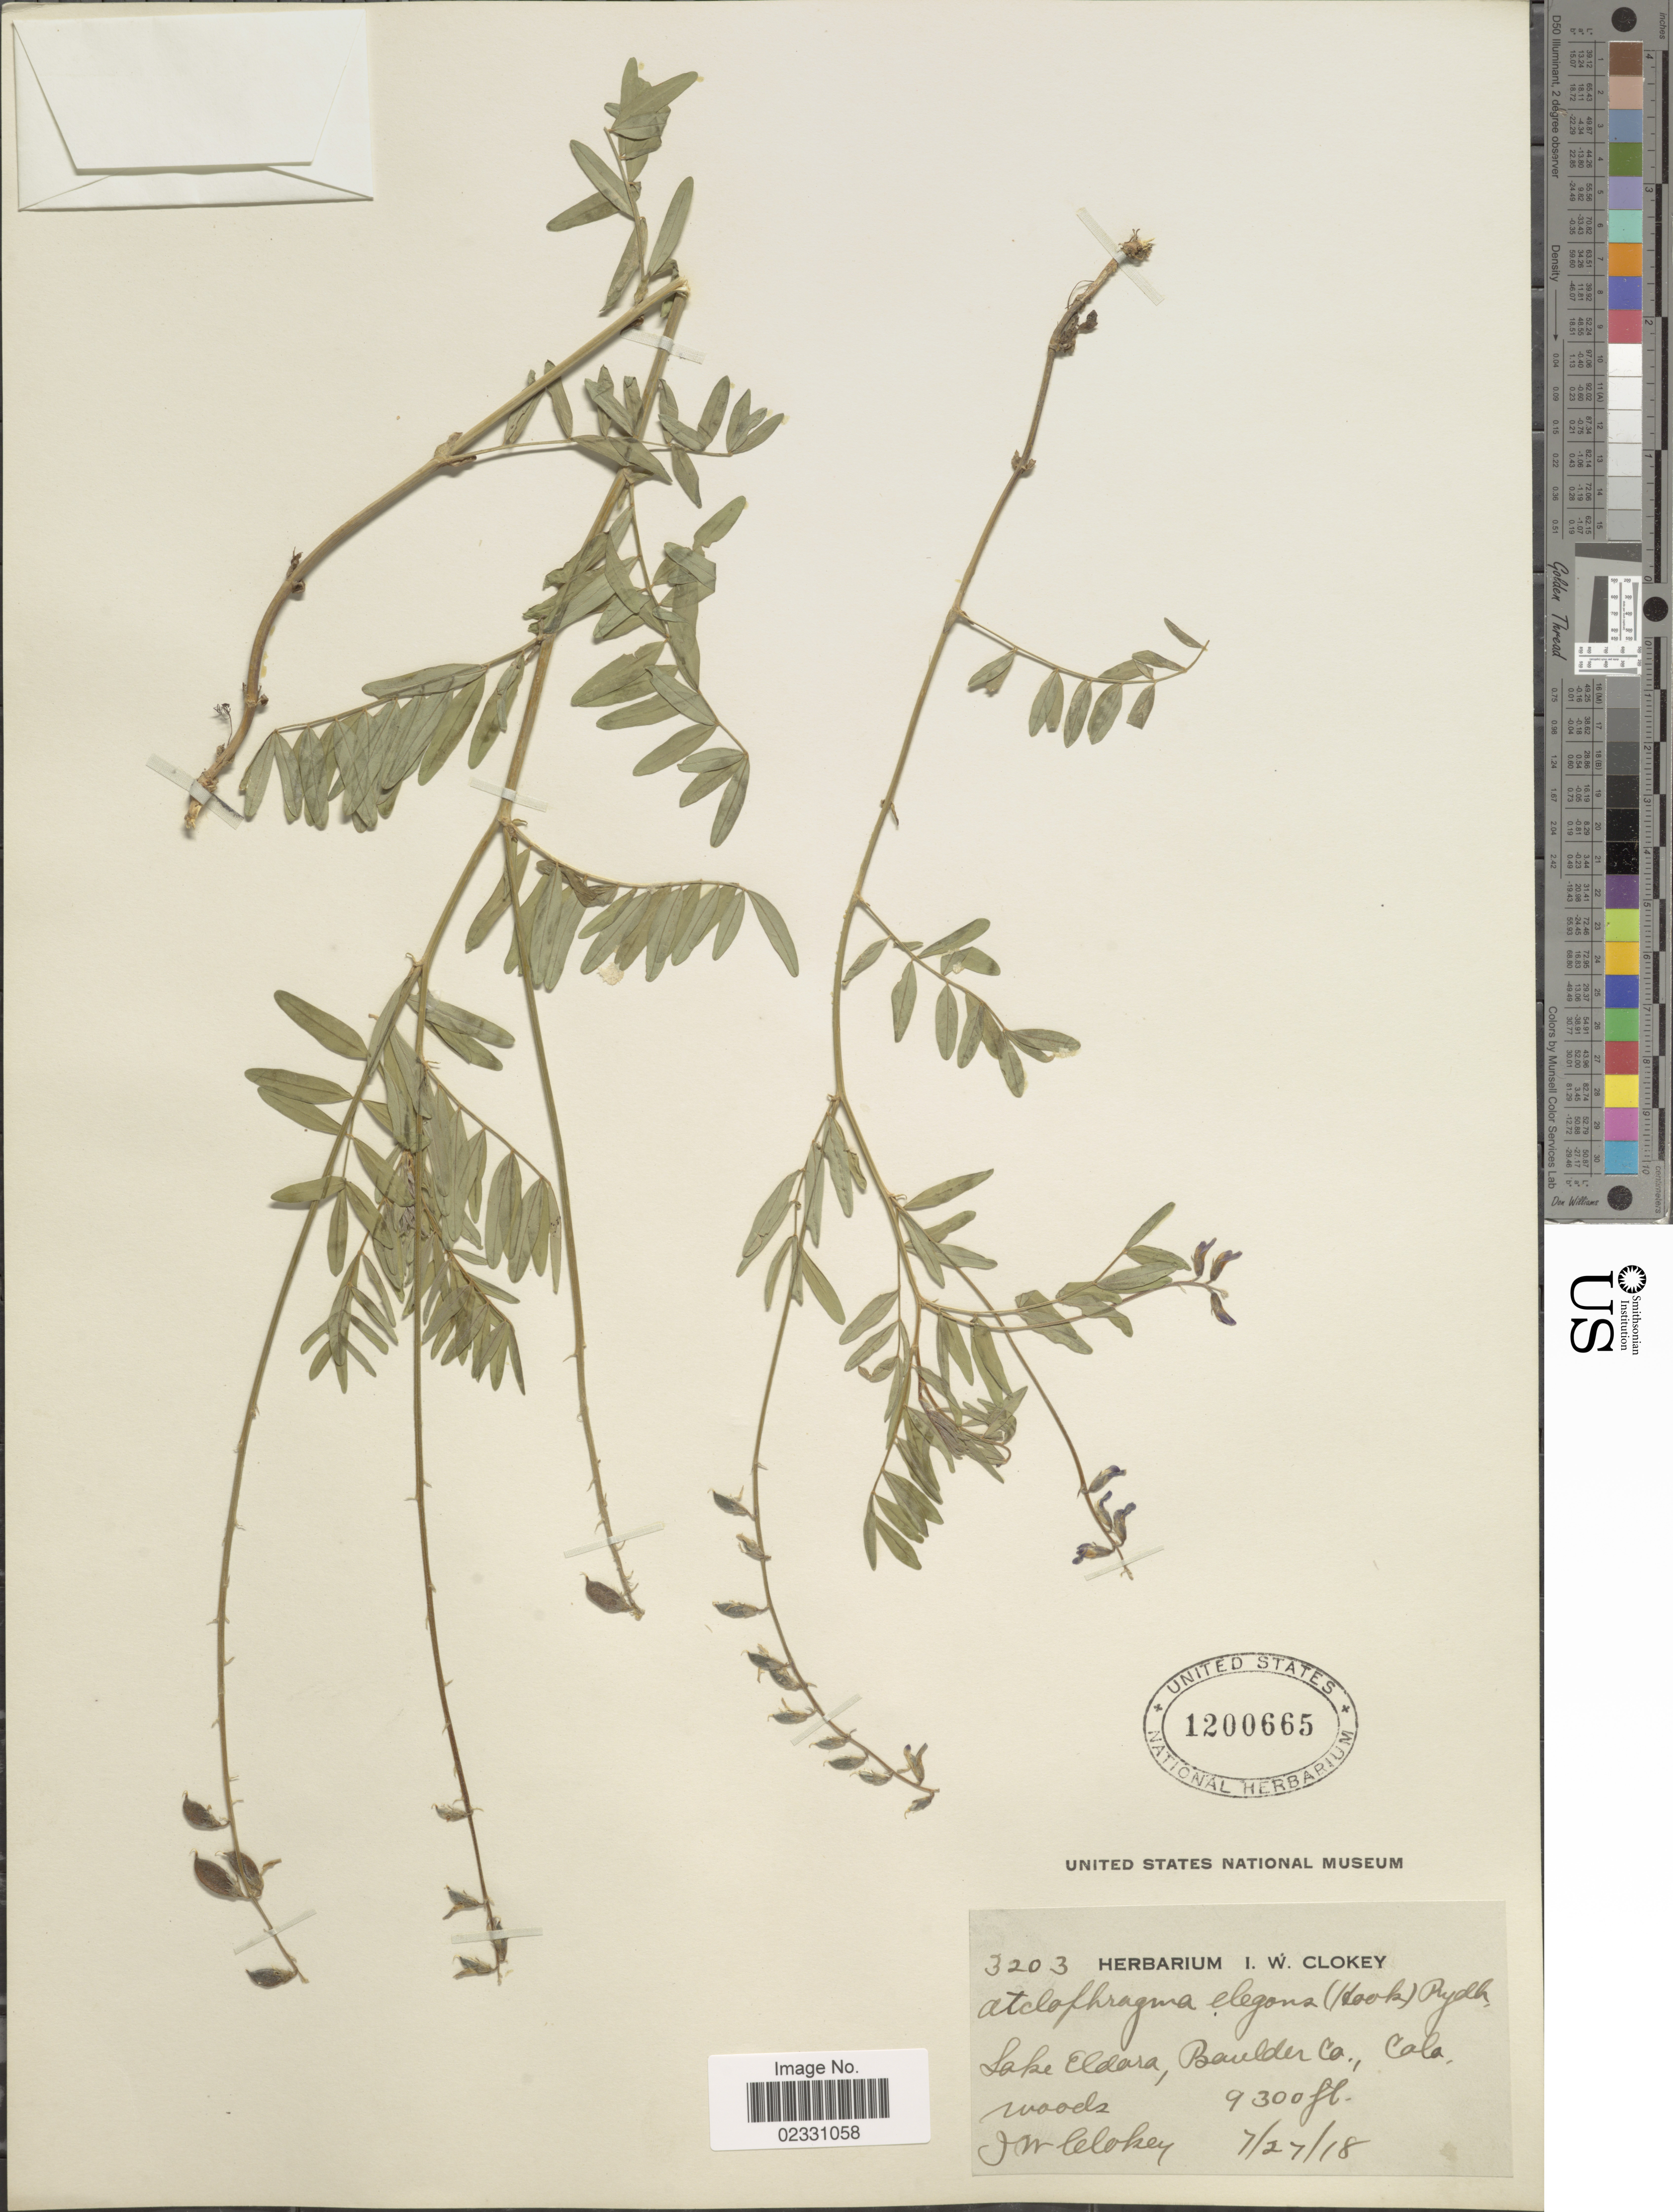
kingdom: Plantae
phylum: Tracheophyta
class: Magnoliopsida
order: Fabales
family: Fabaceae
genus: Astragalus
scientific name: Astragalus elegans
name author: Bunge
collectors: I. W. Clokey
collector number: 3203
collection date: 1918-07-27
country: United States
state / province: Colorado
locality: Lake Eldora, Boulder Co.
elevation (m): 2835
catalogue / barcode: US 1200665